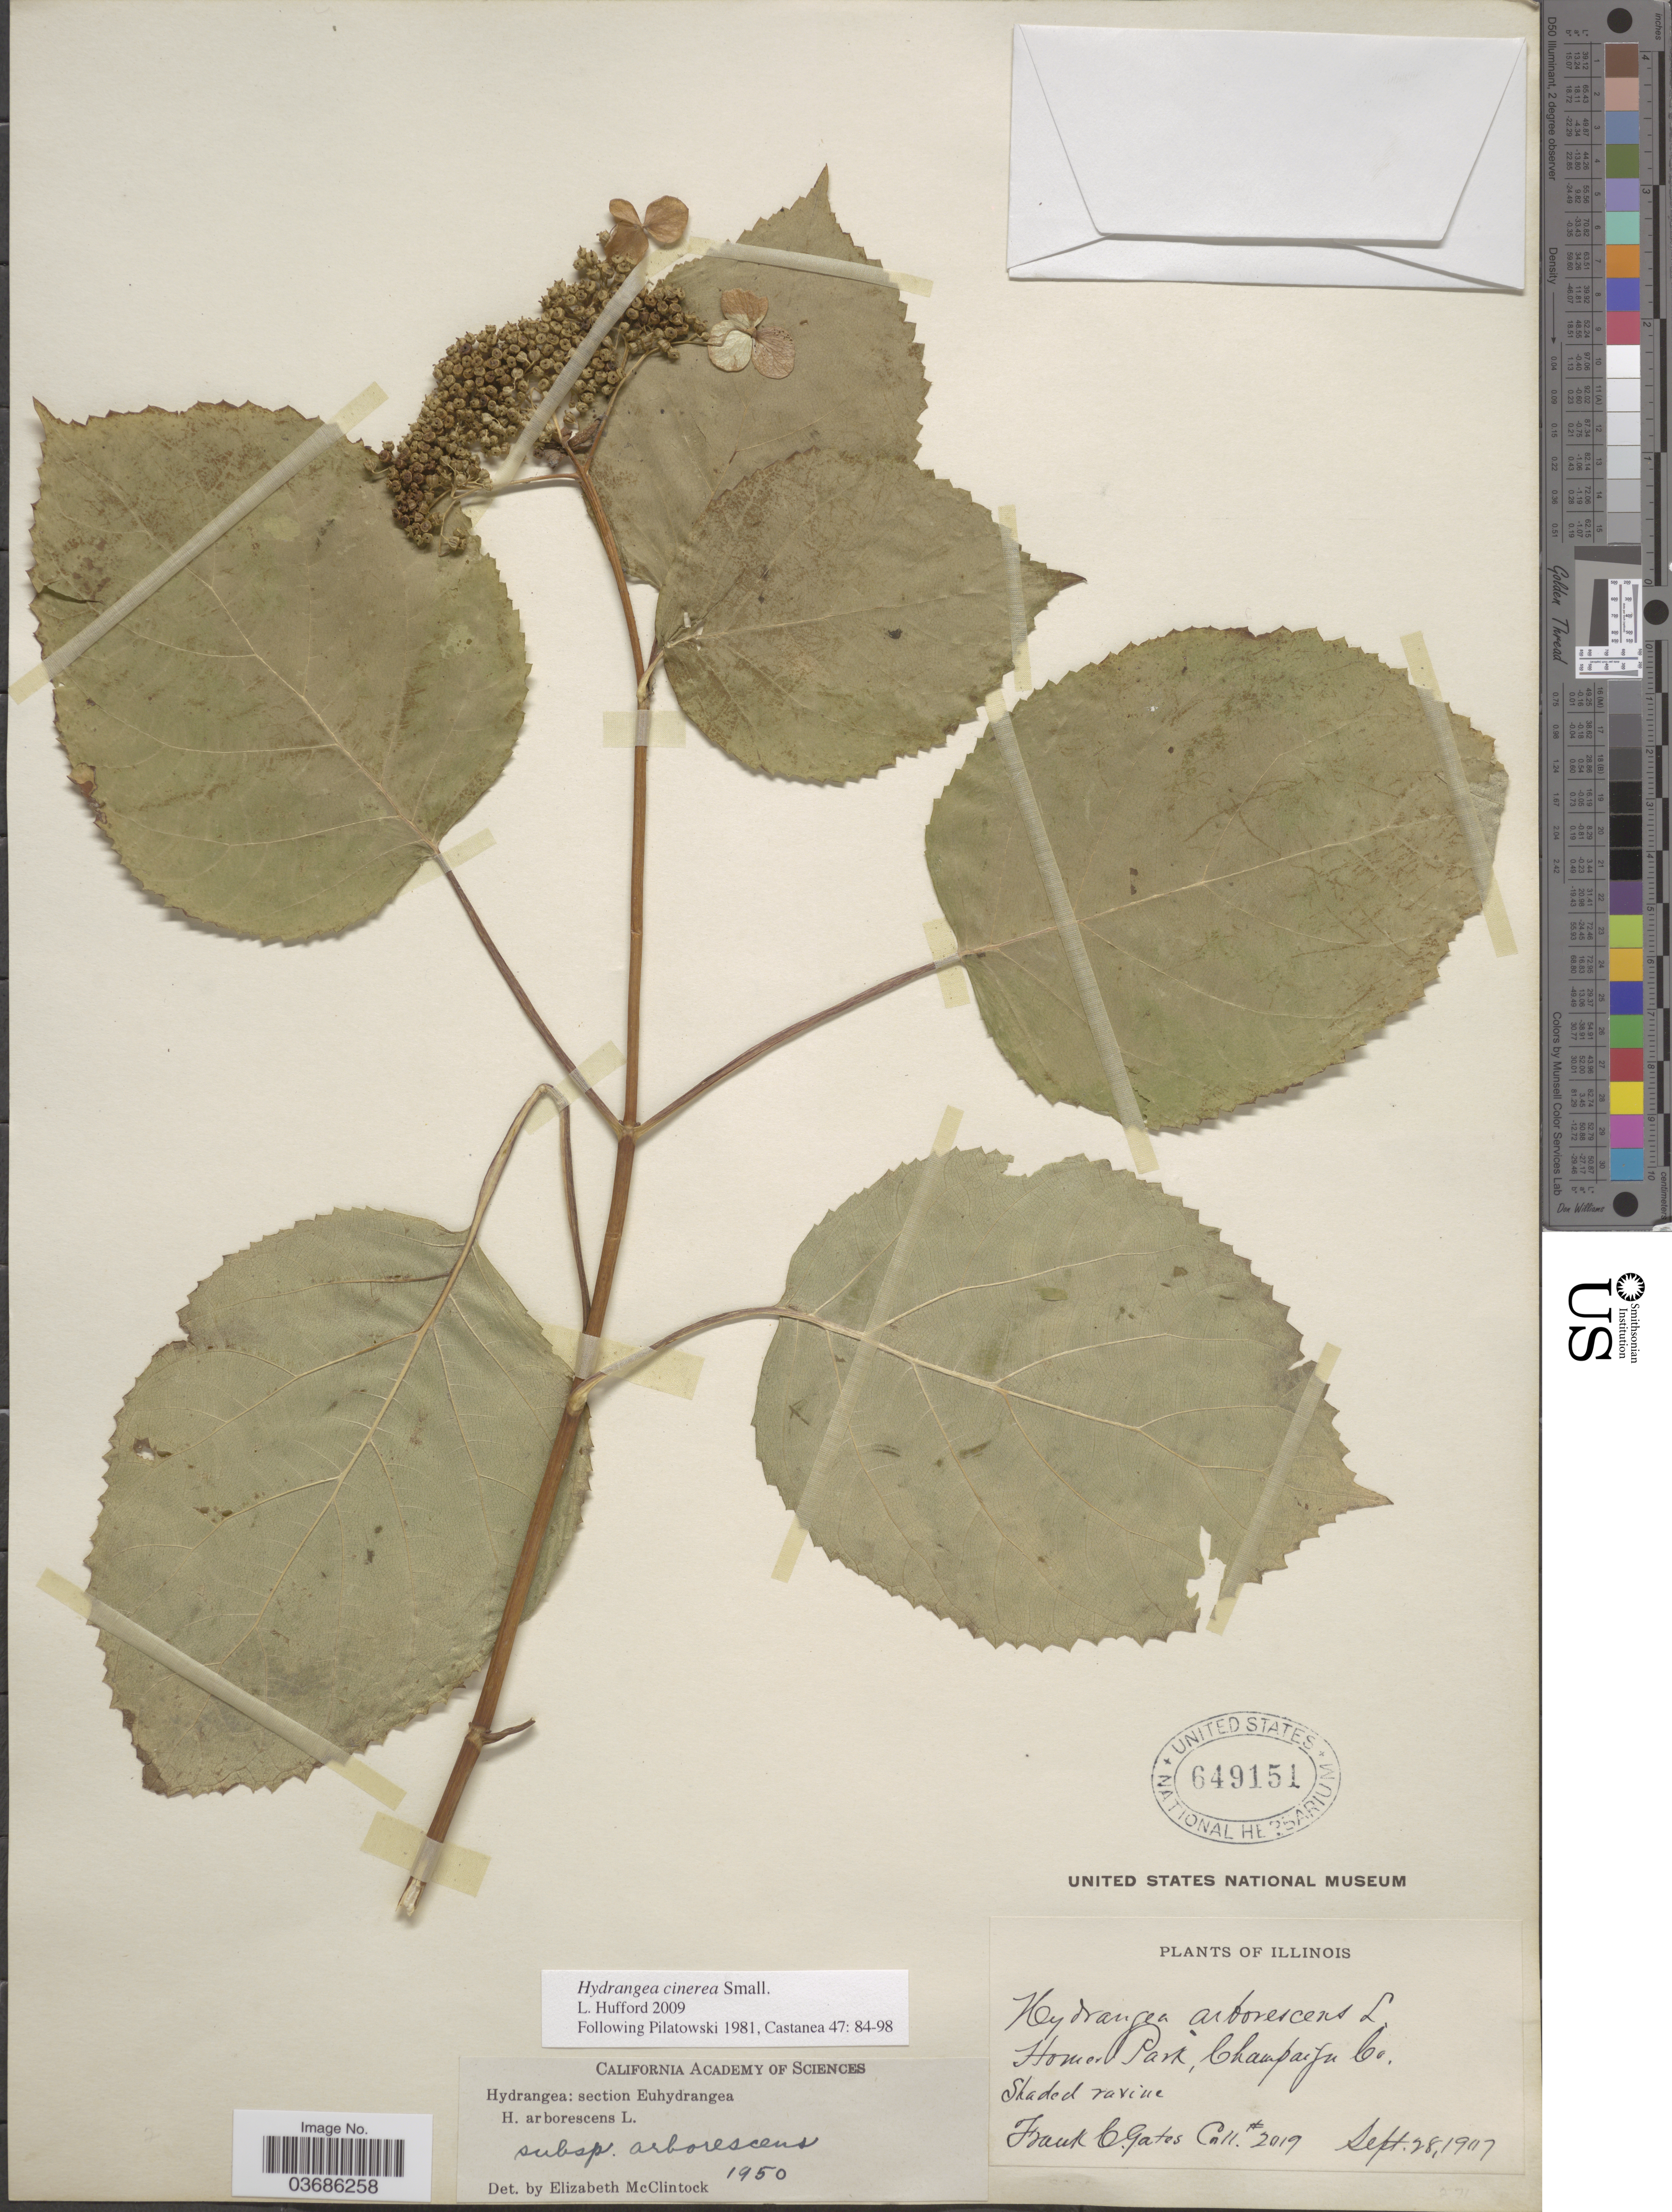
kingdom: Plantae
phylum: Tracheophyta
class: Magnoliopsida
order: Cornales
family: Hydrangeaceae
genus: Hydrangea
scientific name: Hydrangea cinerea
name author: Small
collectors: F. C. Gates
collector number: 2019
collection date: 1907-09-28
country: United States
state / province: Illinois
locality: Homer Park, Champaign Co. Shaded ravine.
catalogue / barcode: US 649151